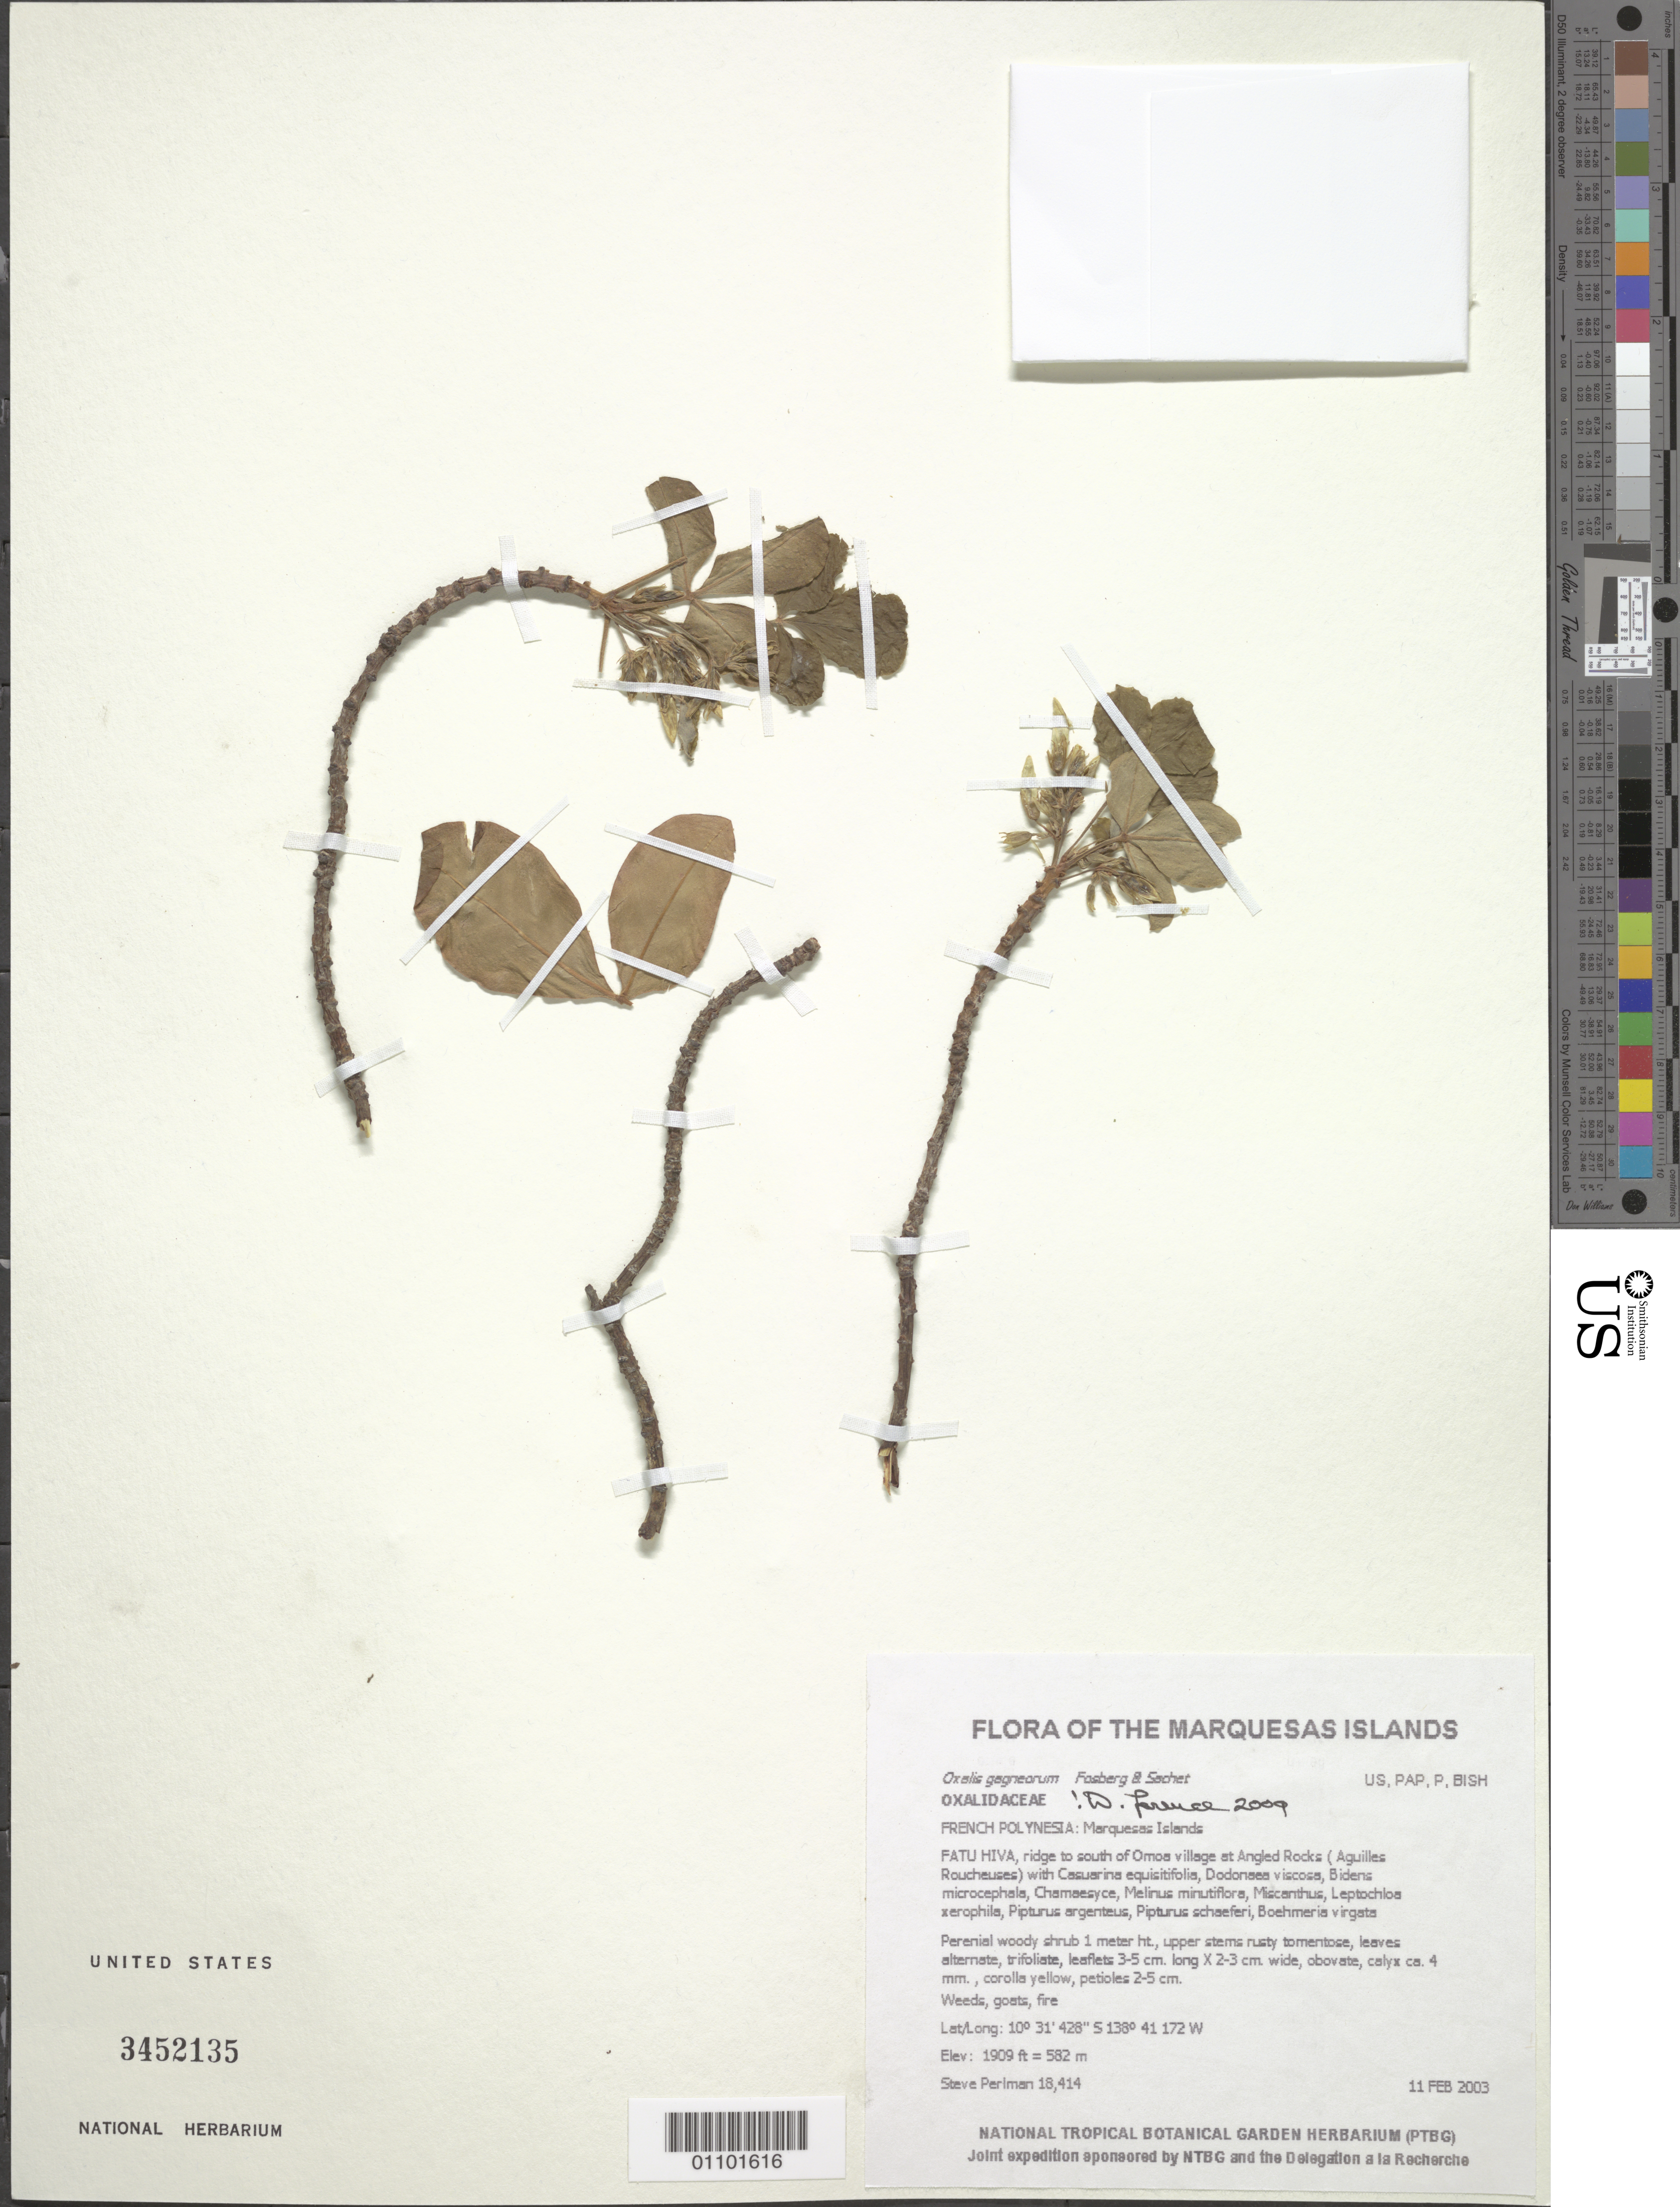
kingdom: Plantae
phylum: Tracheophyta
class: Magnoliopsida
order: Oxalidales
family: Oxalidaceae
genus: Oxalis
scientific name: Oxalis gagneorum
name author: Fosberg & Sachet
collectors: S. P. Perlman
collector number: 18414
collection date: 2003-02-11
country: French Polynesia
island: Fatu Hiva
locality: Ridge to south of Omoa village at Angled Rocks ( Aguilles Roucheuses)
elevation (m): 582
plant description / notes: Weeds, goats, fire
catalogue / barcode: US 3452135